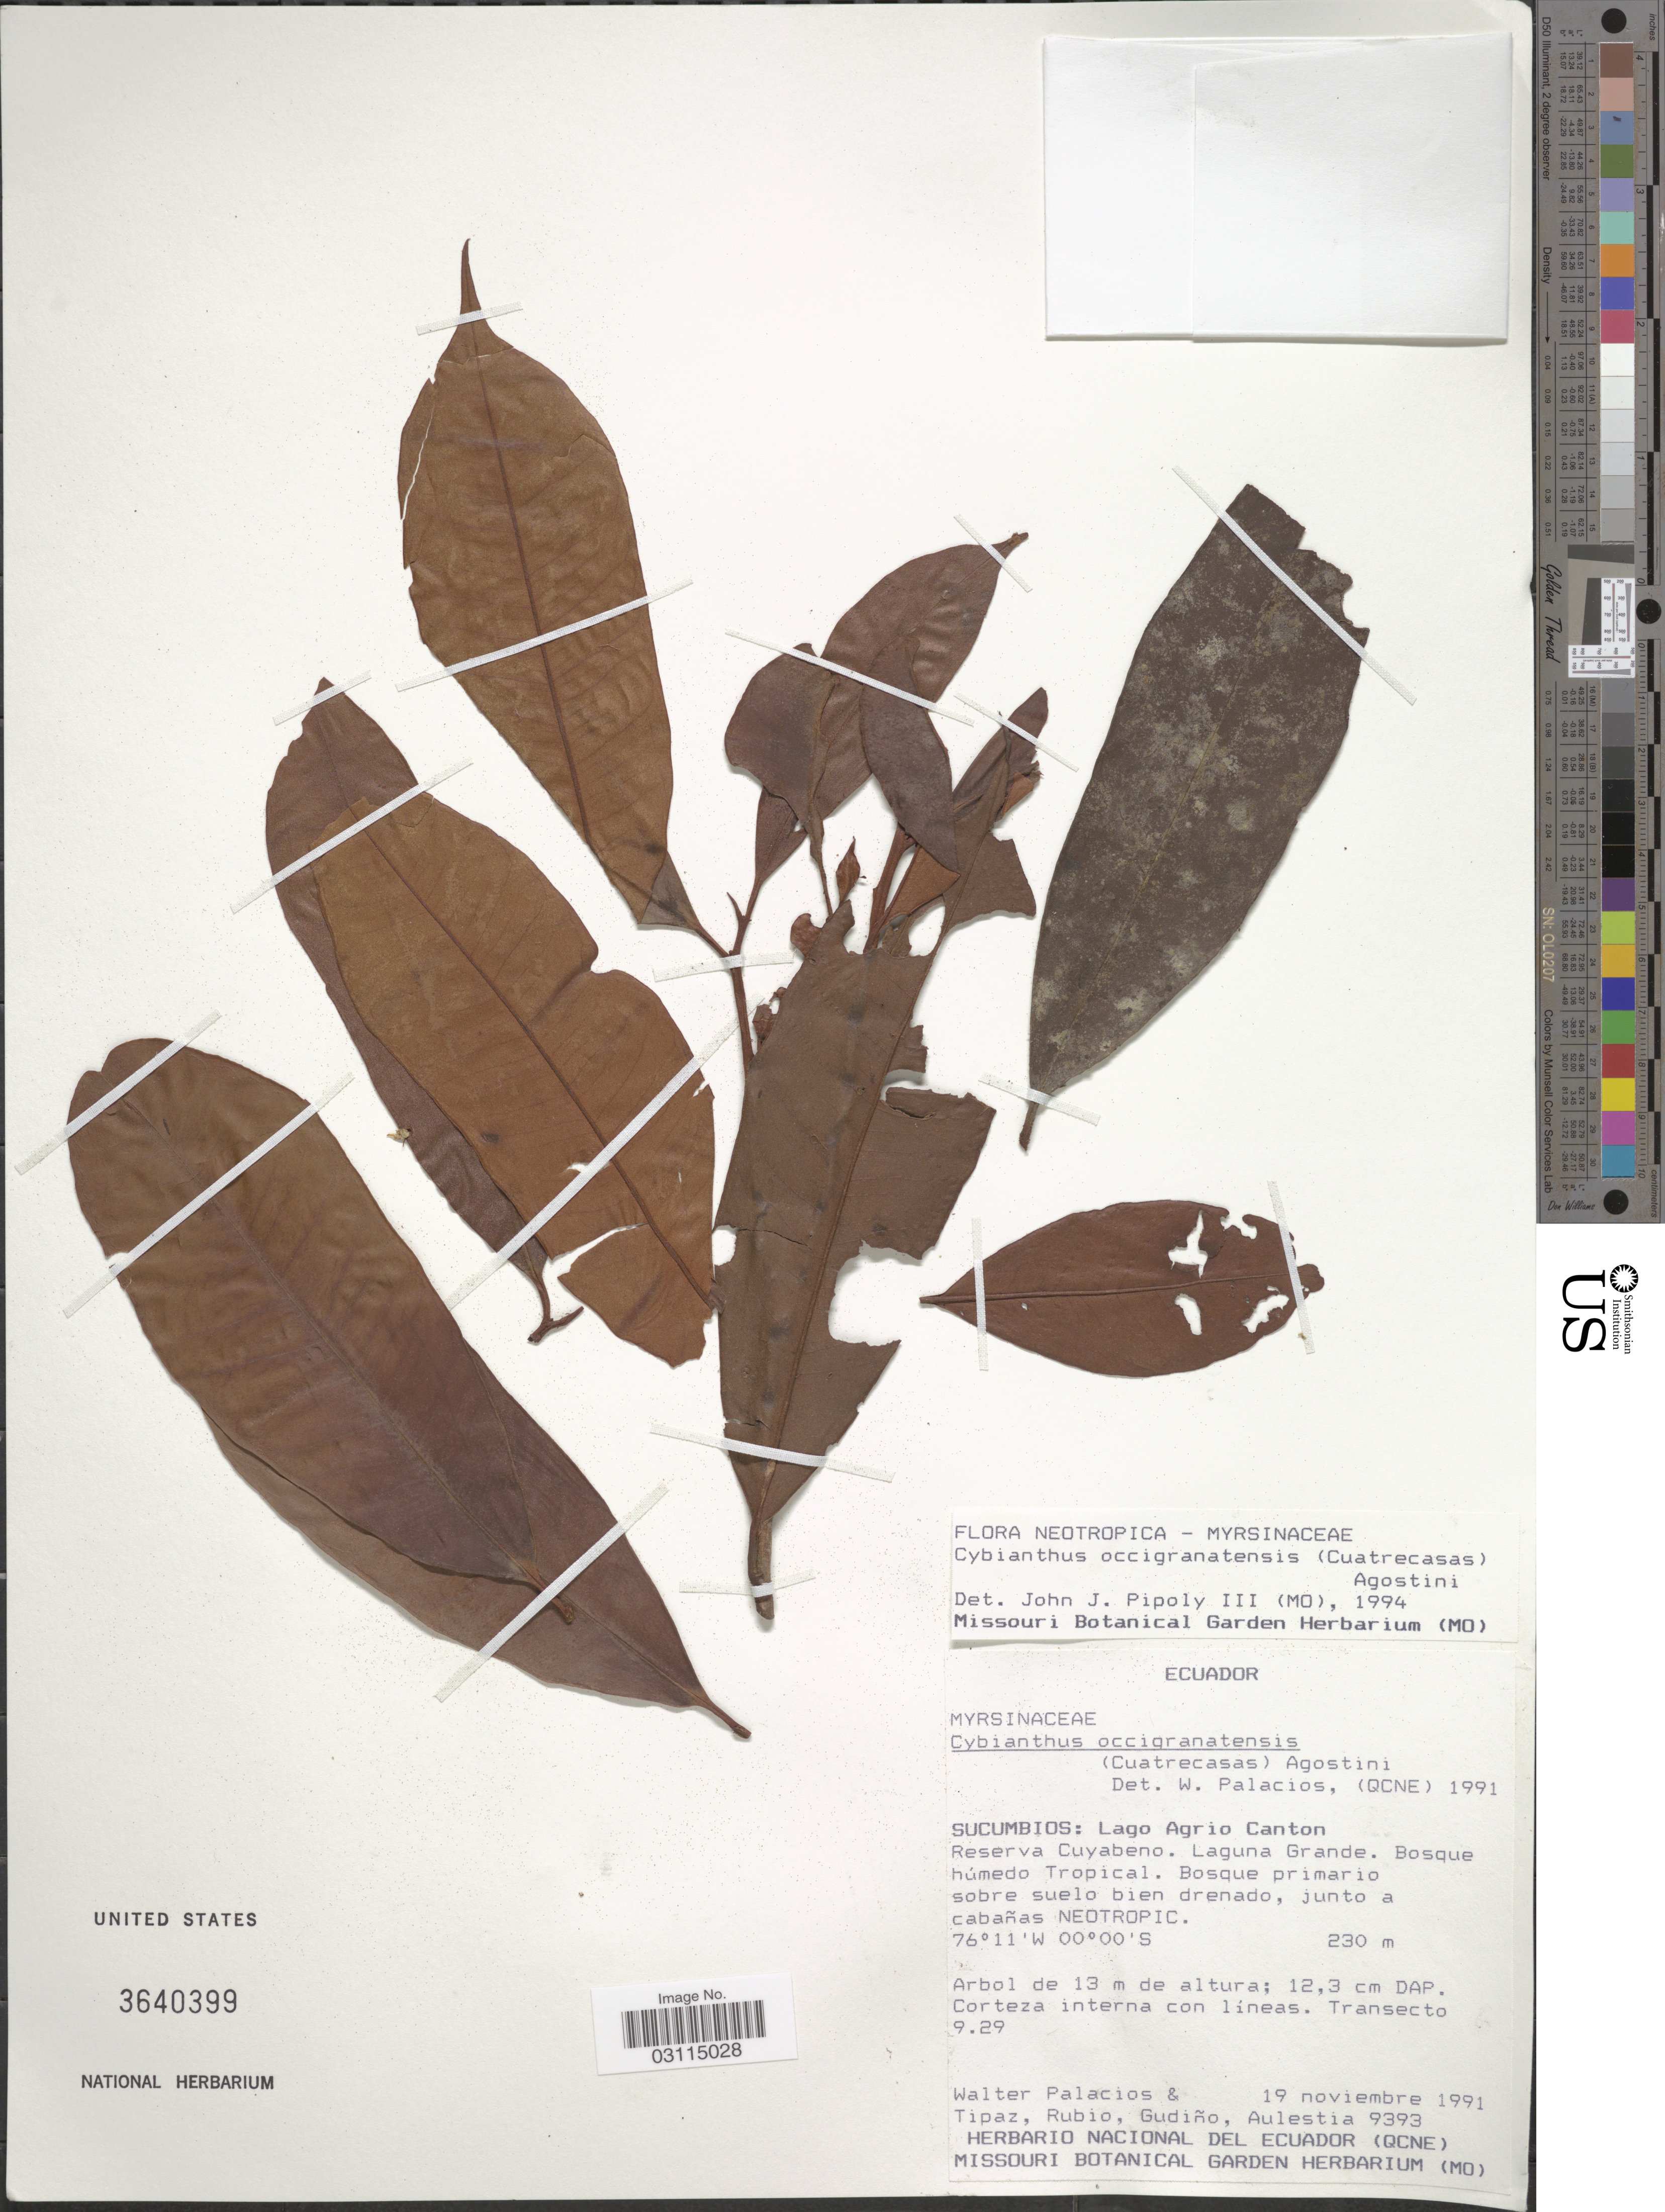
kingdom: Plantae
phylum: Tracheophyta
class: Magnoliopsida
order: Ericales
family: Primulaceae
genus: Cybianthus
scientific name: Cybianthus occigranatensis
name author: (Cuatrec.) G. Agostini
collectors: W. Palacios, -. Tipaz, -. Rubio, -. Gudiño & -. Aulestia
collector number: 9393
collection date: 1991-11-19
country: Ecuador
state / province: Sucumbíos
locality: Lago Agrio Canton, Reserva Cuyabeno, Laguna Grande.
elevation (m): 230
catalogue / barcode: US 3640399